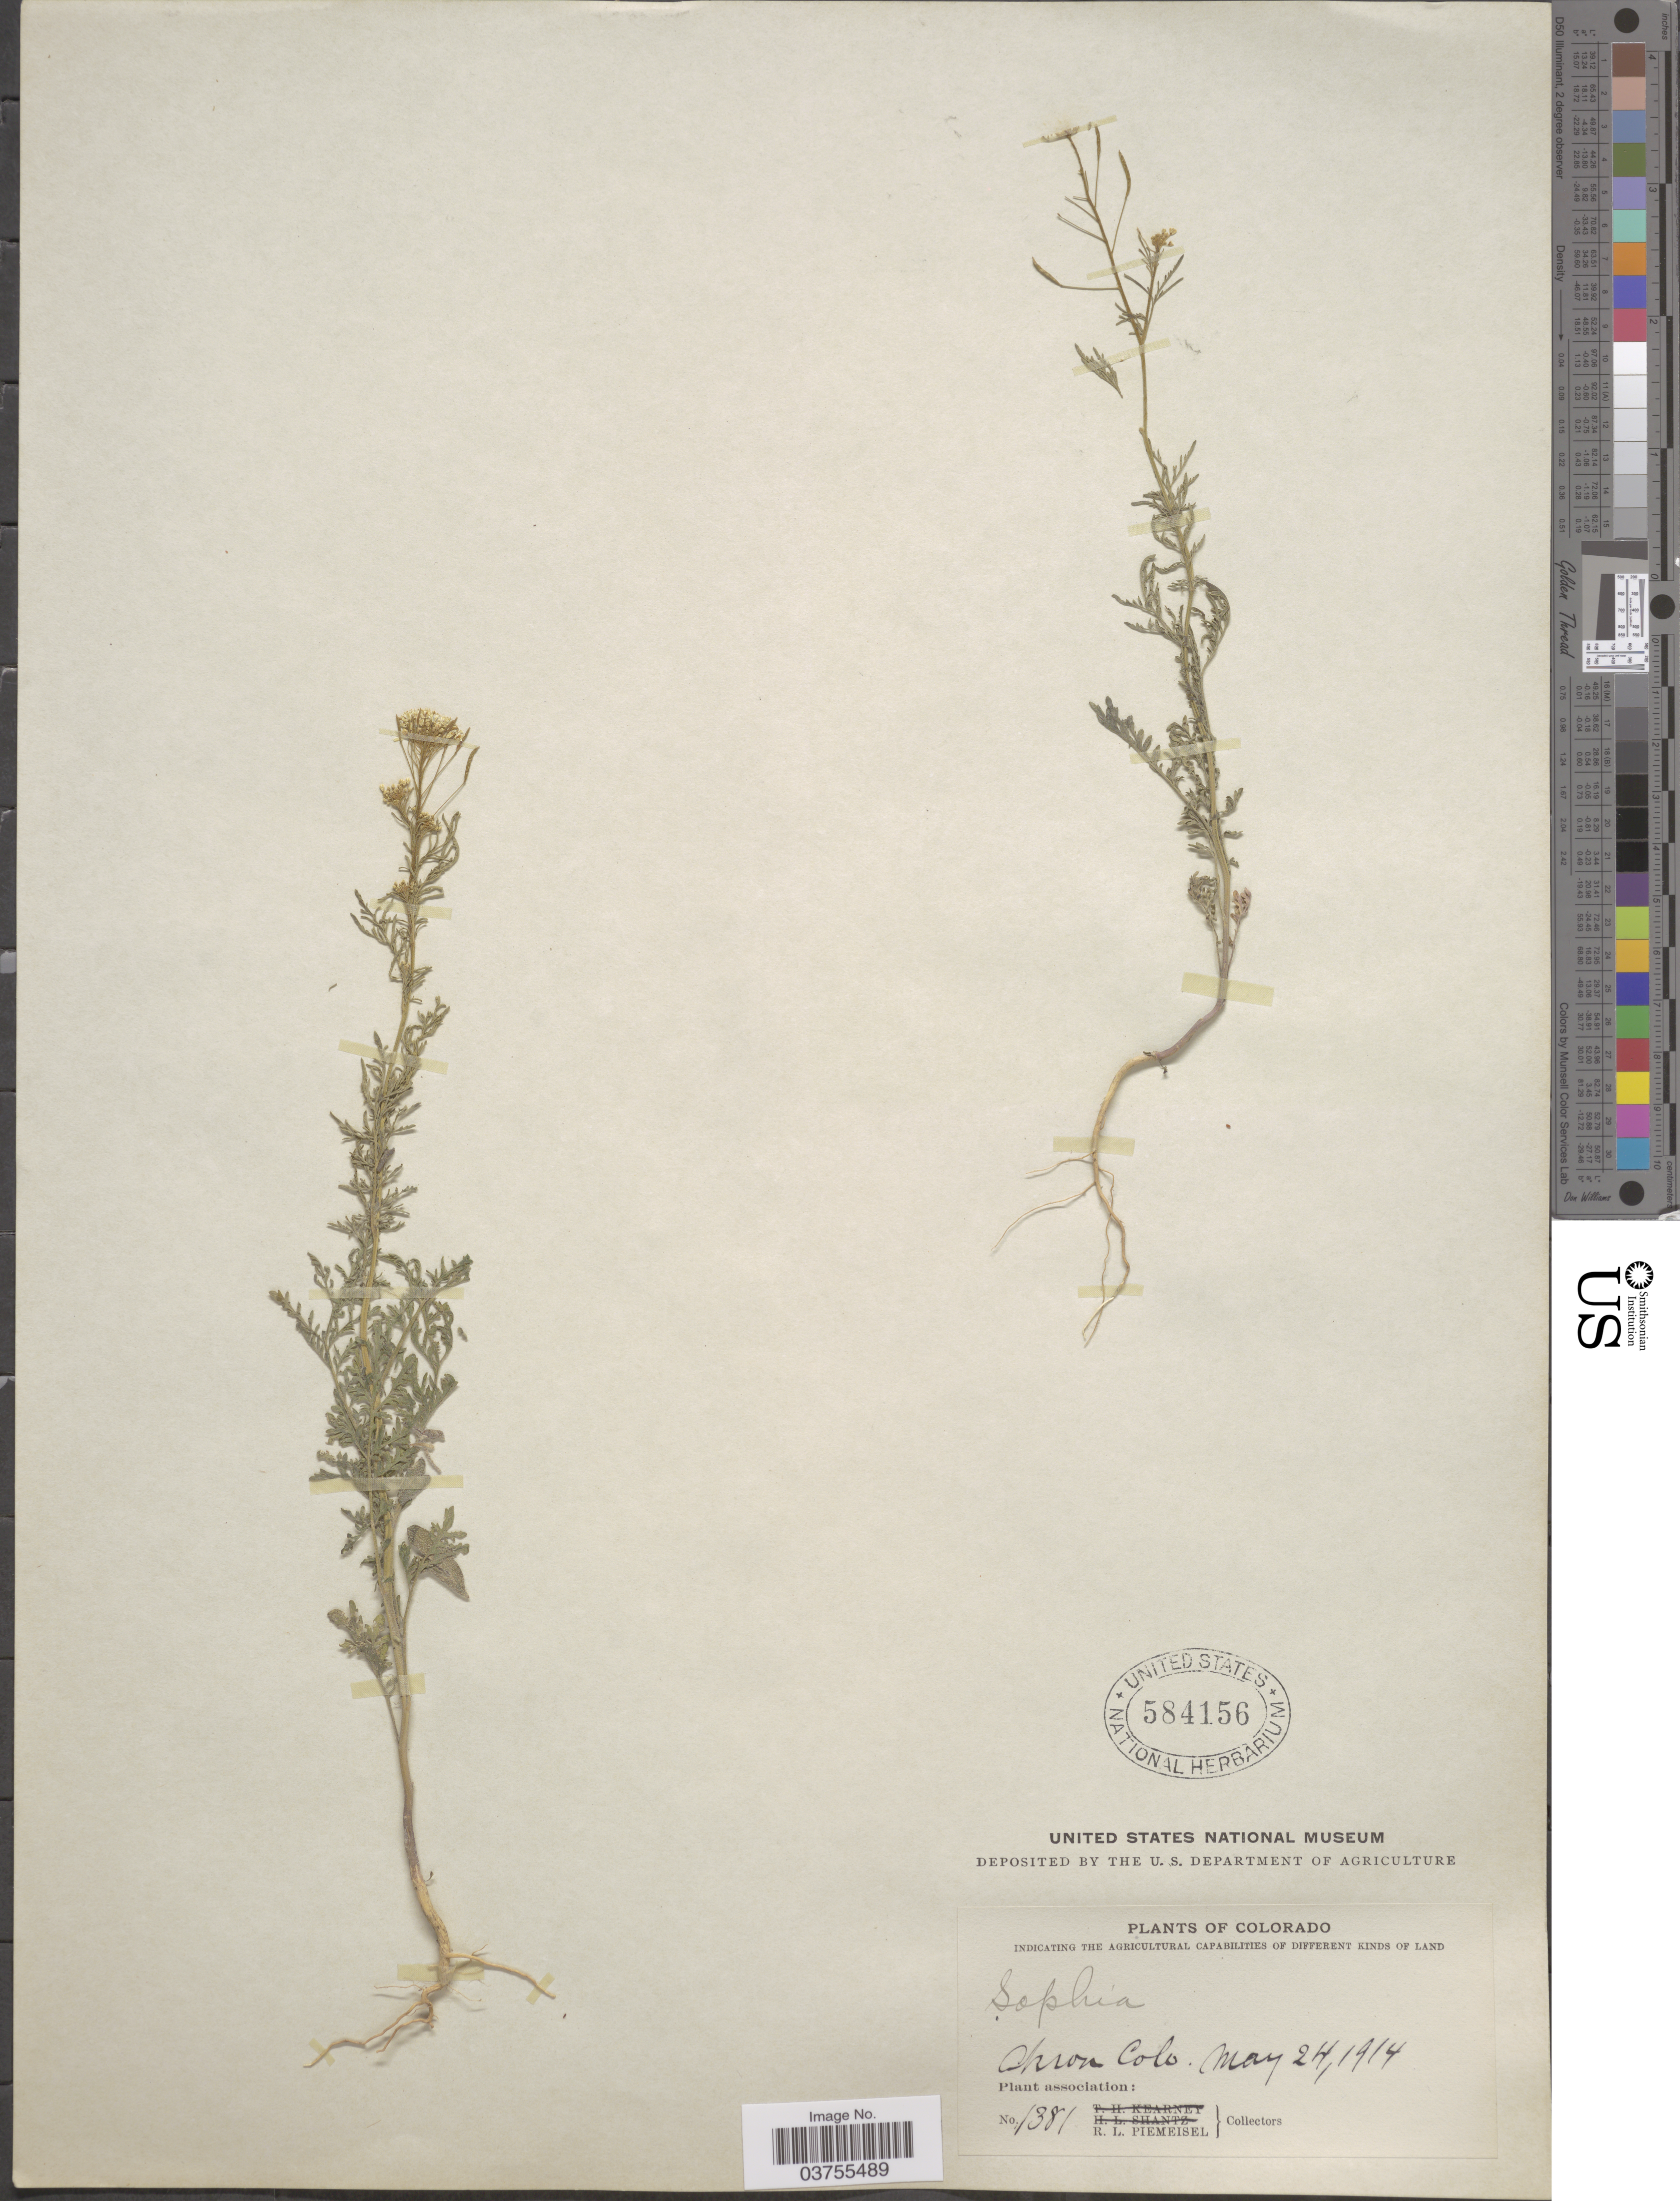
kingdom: Plantae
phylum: Tracheophyta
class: Magnoliopsida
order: Brassicales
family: Brassicaceae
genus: Descurainia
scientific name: Descurainia sp.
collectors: R. L. Piemeisel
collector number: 1381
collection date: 1914-05-24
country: United States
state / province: Colorado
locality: Akron.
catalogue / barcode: US 584156